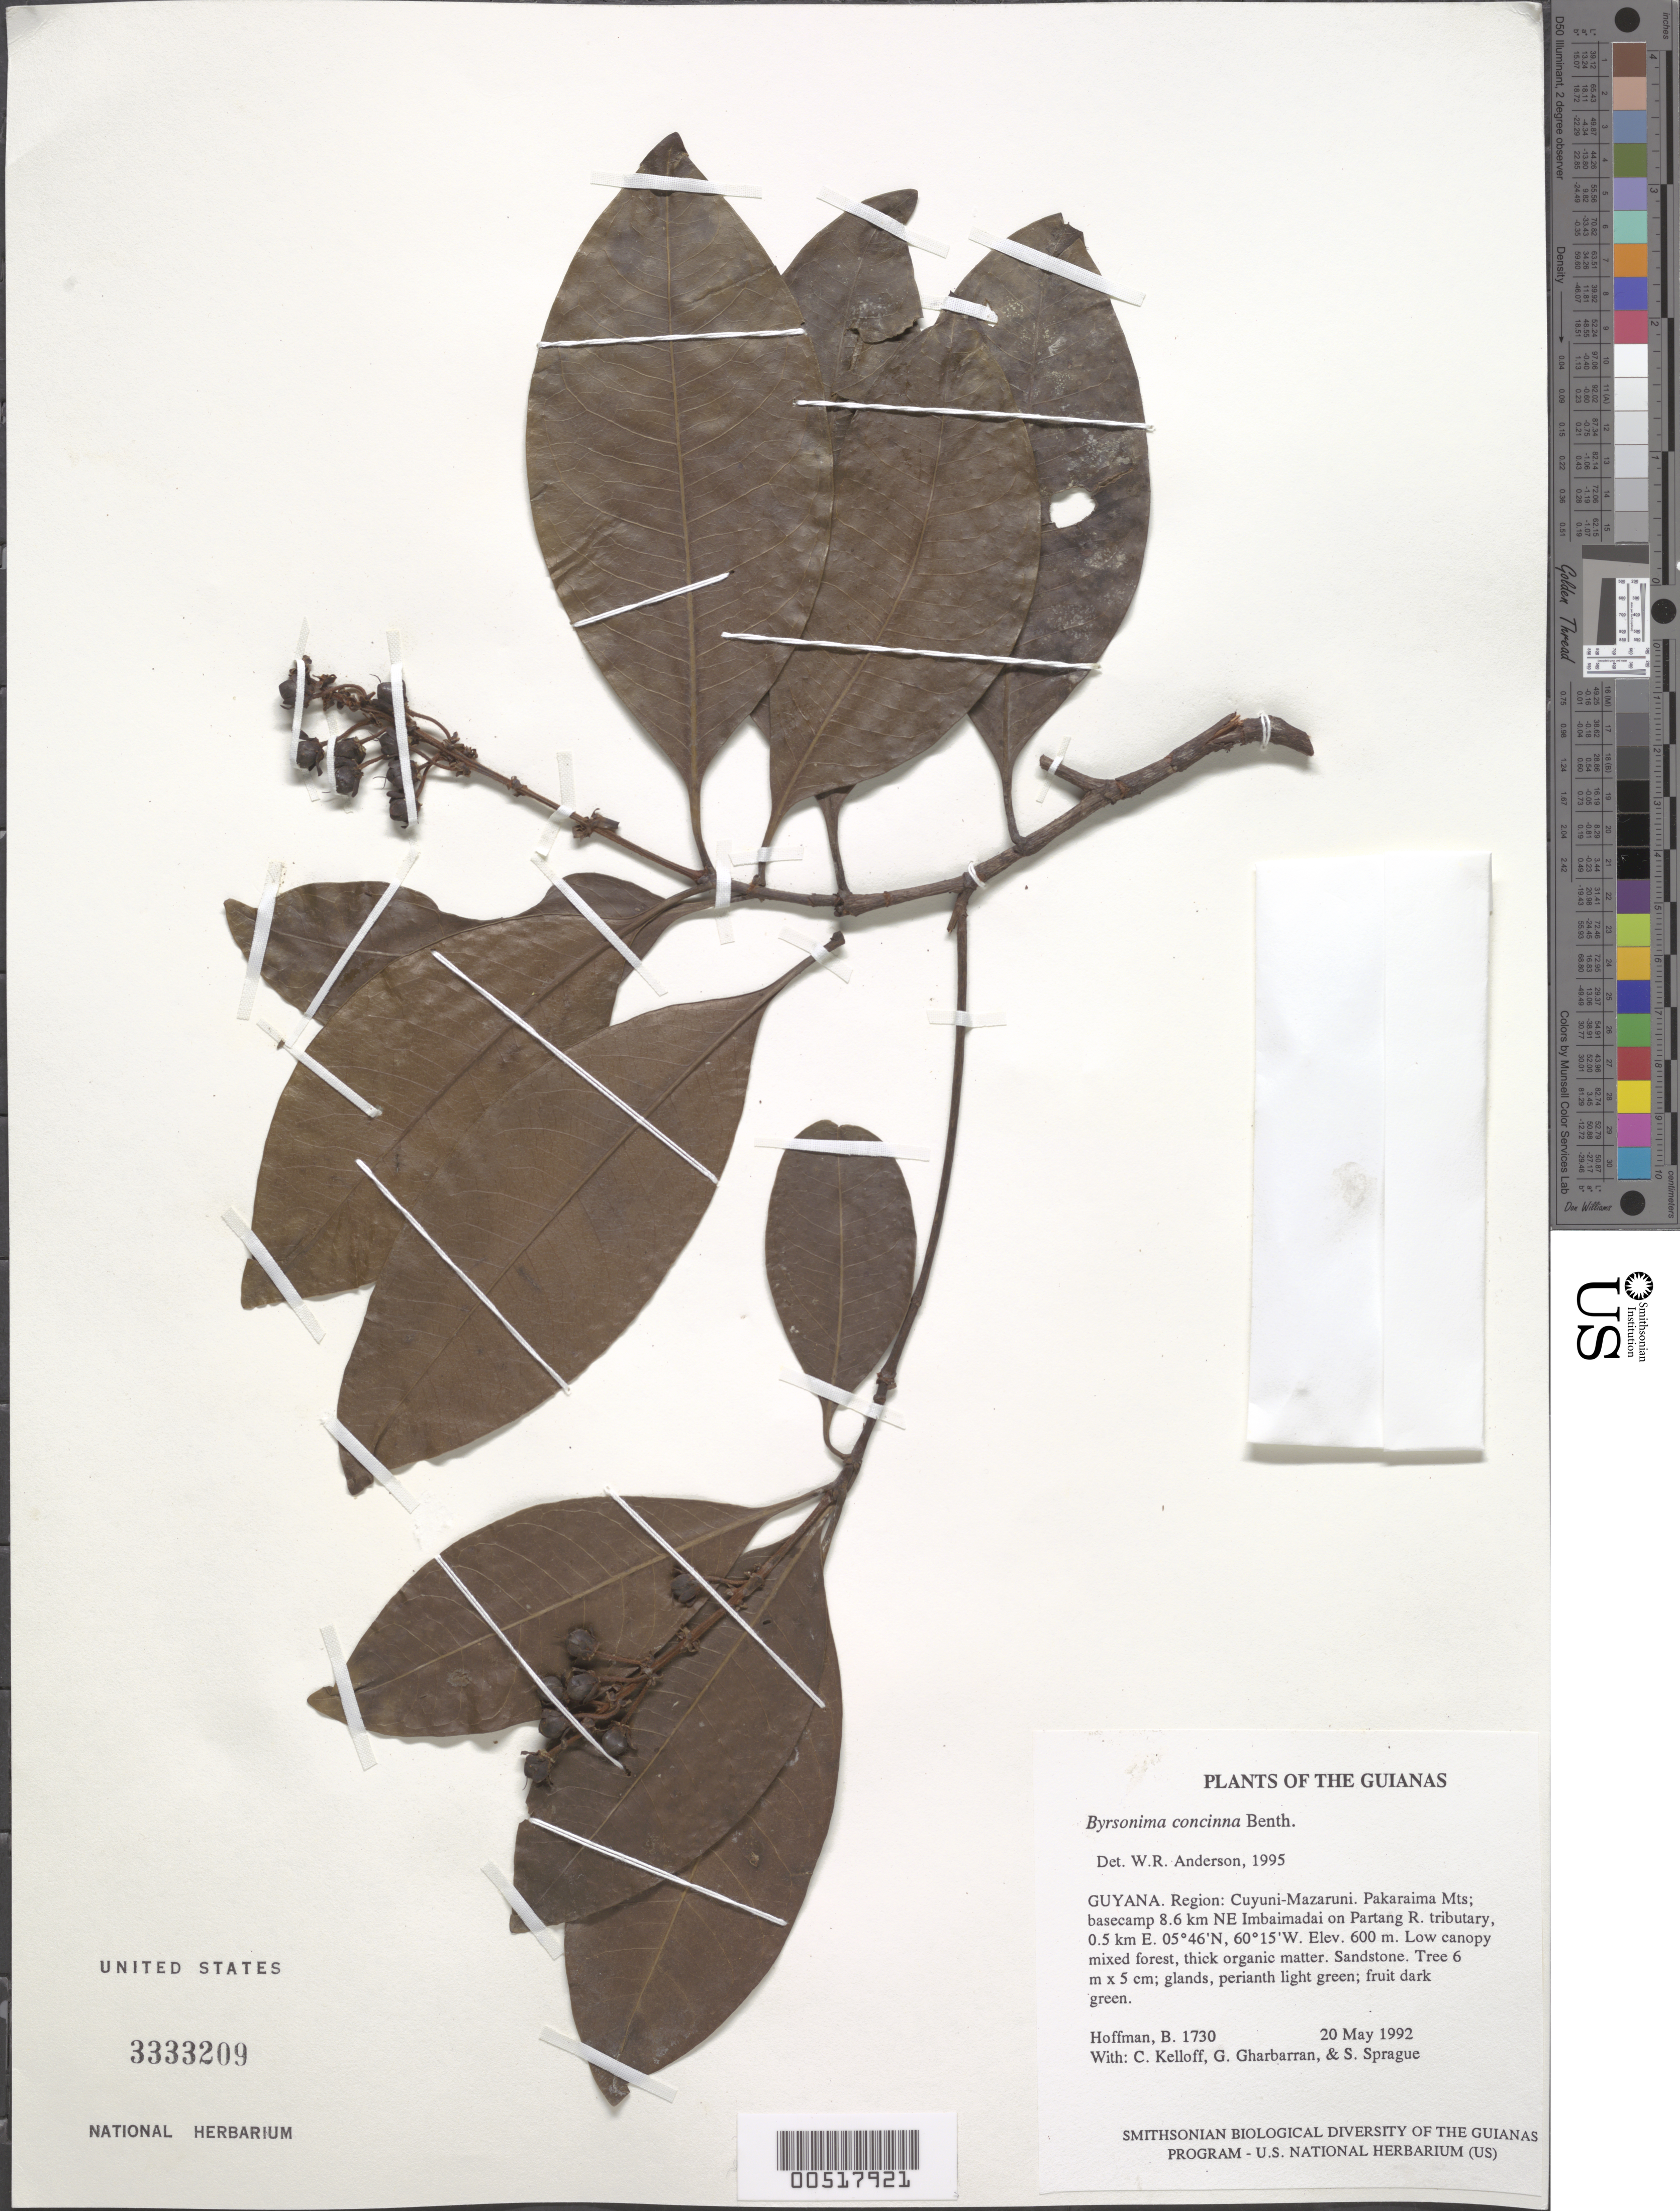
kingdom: Plantae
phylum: Tracheophyta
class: Magnoliopsida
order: Malpighiales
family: Malpighiaceae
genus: Byrsonima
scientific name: Byrsonima concinna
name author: Benth.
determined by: Anderson, W. R., (MICH), University of Michigan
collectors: B. Hoffman, C. L. Kelloff, G. Gharbarran & S. Sprague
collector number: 1730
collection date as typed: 20 May 1992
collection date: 1992-05-20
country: Guyana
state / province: Cuyuni-Mazaruni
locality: Pakaraima Mts; basecamp 8.6 km NE Imbaimadai on Partang River tributary, 0.5 km E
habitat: Low canopy mixed forest, thick organic matter. Sandstone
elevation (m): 600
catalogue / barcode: US 3333209